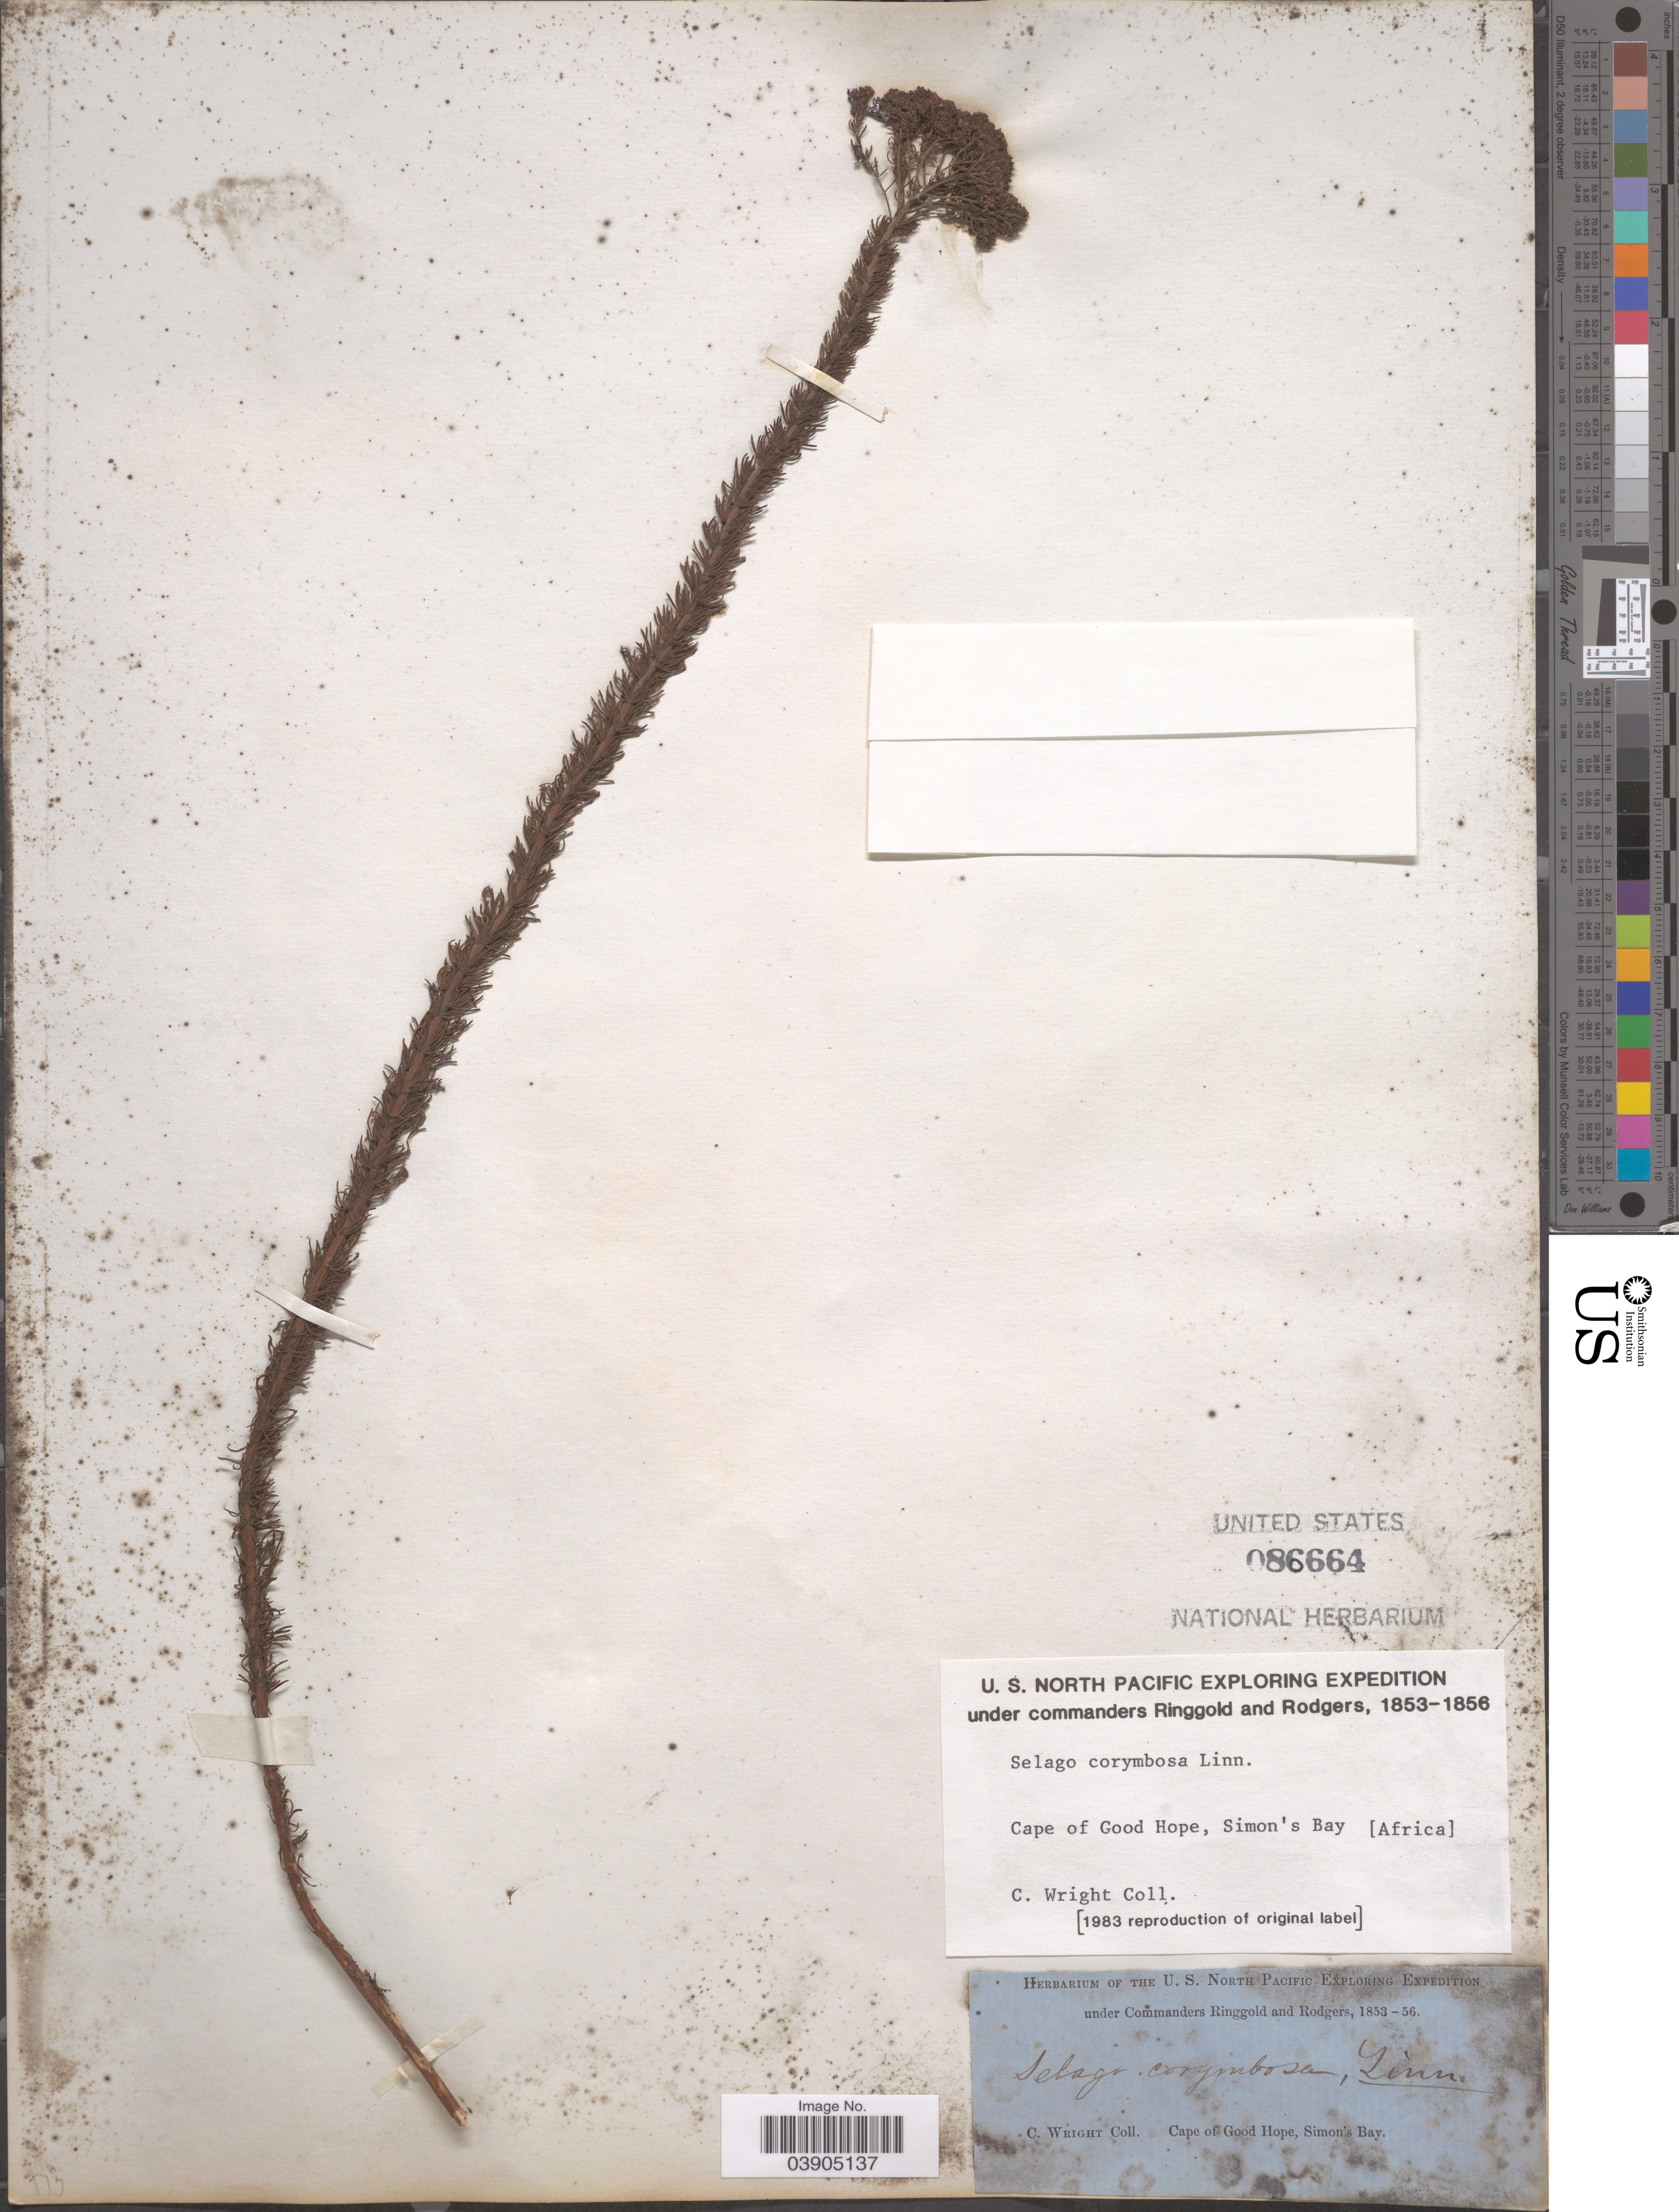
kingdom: Plantae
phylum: Tracheophyta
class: Magnoliopsida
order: Lamiales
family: Scrophulariaceae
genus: Selago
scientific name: Selago corymbosa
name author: L.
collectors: C. Wright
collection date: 1853/1856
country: South Africa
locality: Cape of Good Hope, Simon's Bay.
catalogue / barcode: US 86664